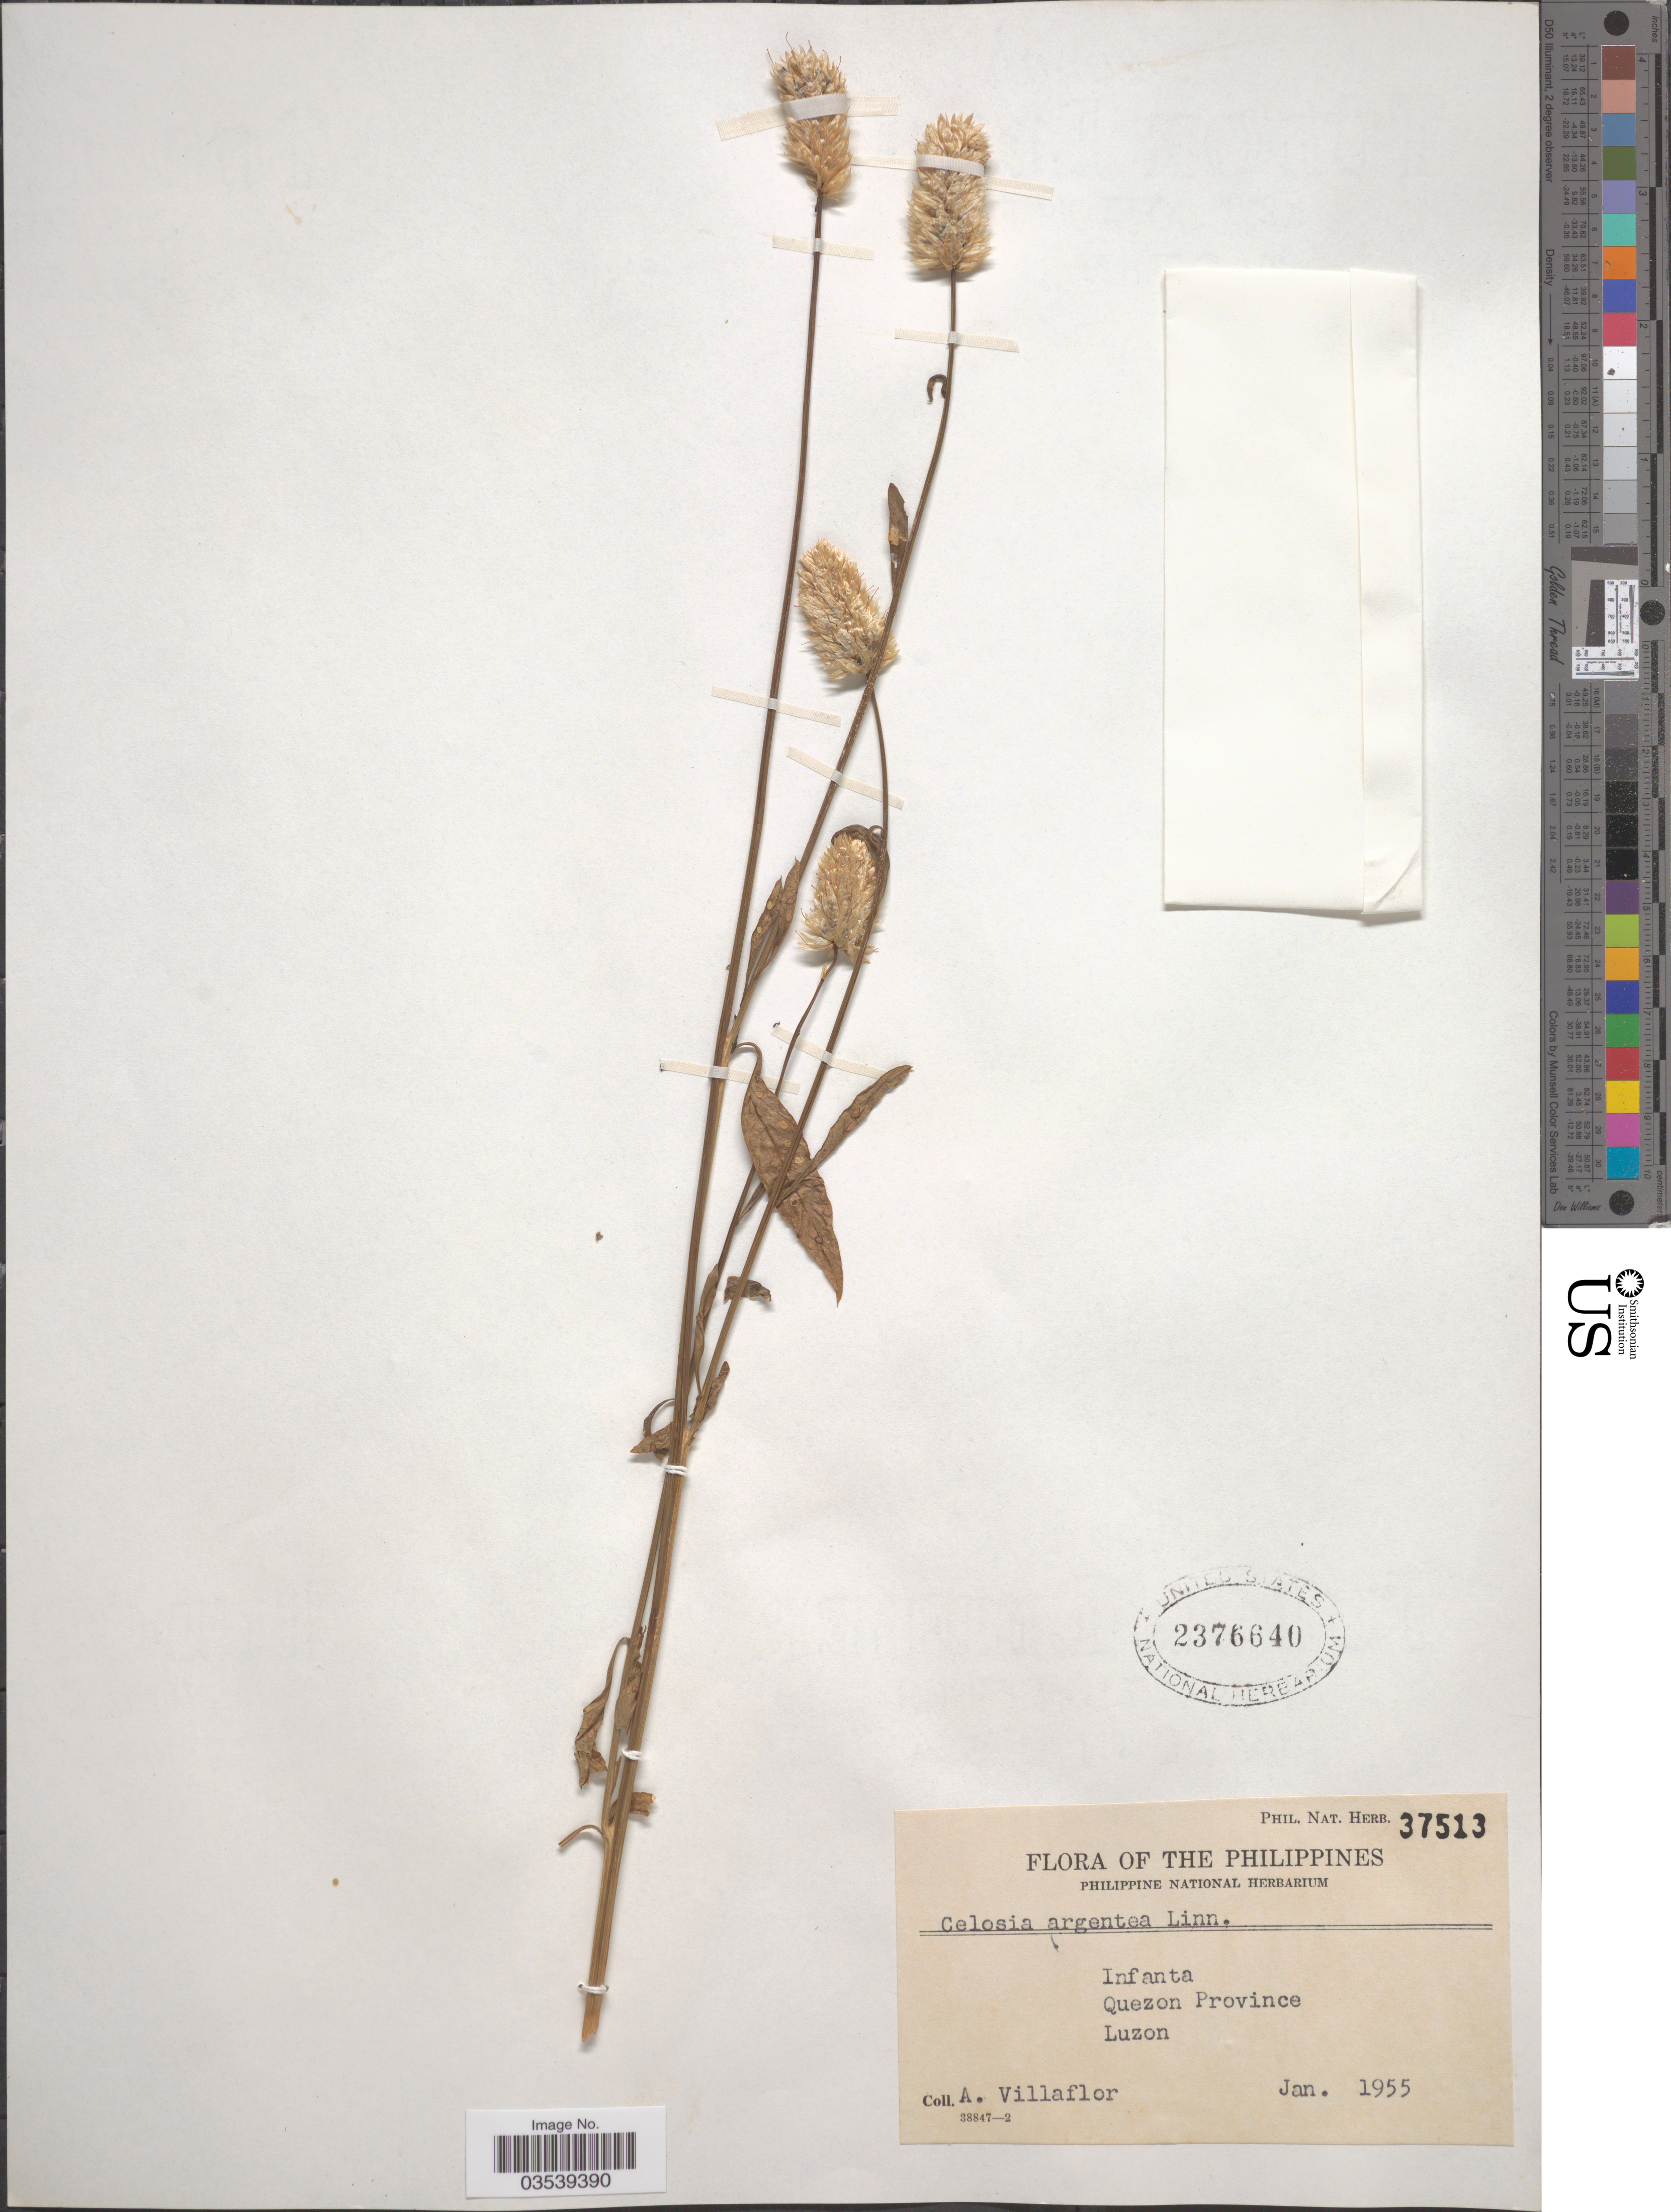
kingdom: Plantae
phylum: Tracheophyta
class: Magnoliopsida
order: Caryophyllales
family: Amaranthaceae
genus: Celosia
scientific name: Celosia argentea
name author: L.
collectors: A. Villaflor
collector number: Phil. Nat. Herb. 37513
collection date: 1955-01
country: Philippines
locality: Infanta, Quezon Province, Luzon.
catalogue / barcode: US 2376640